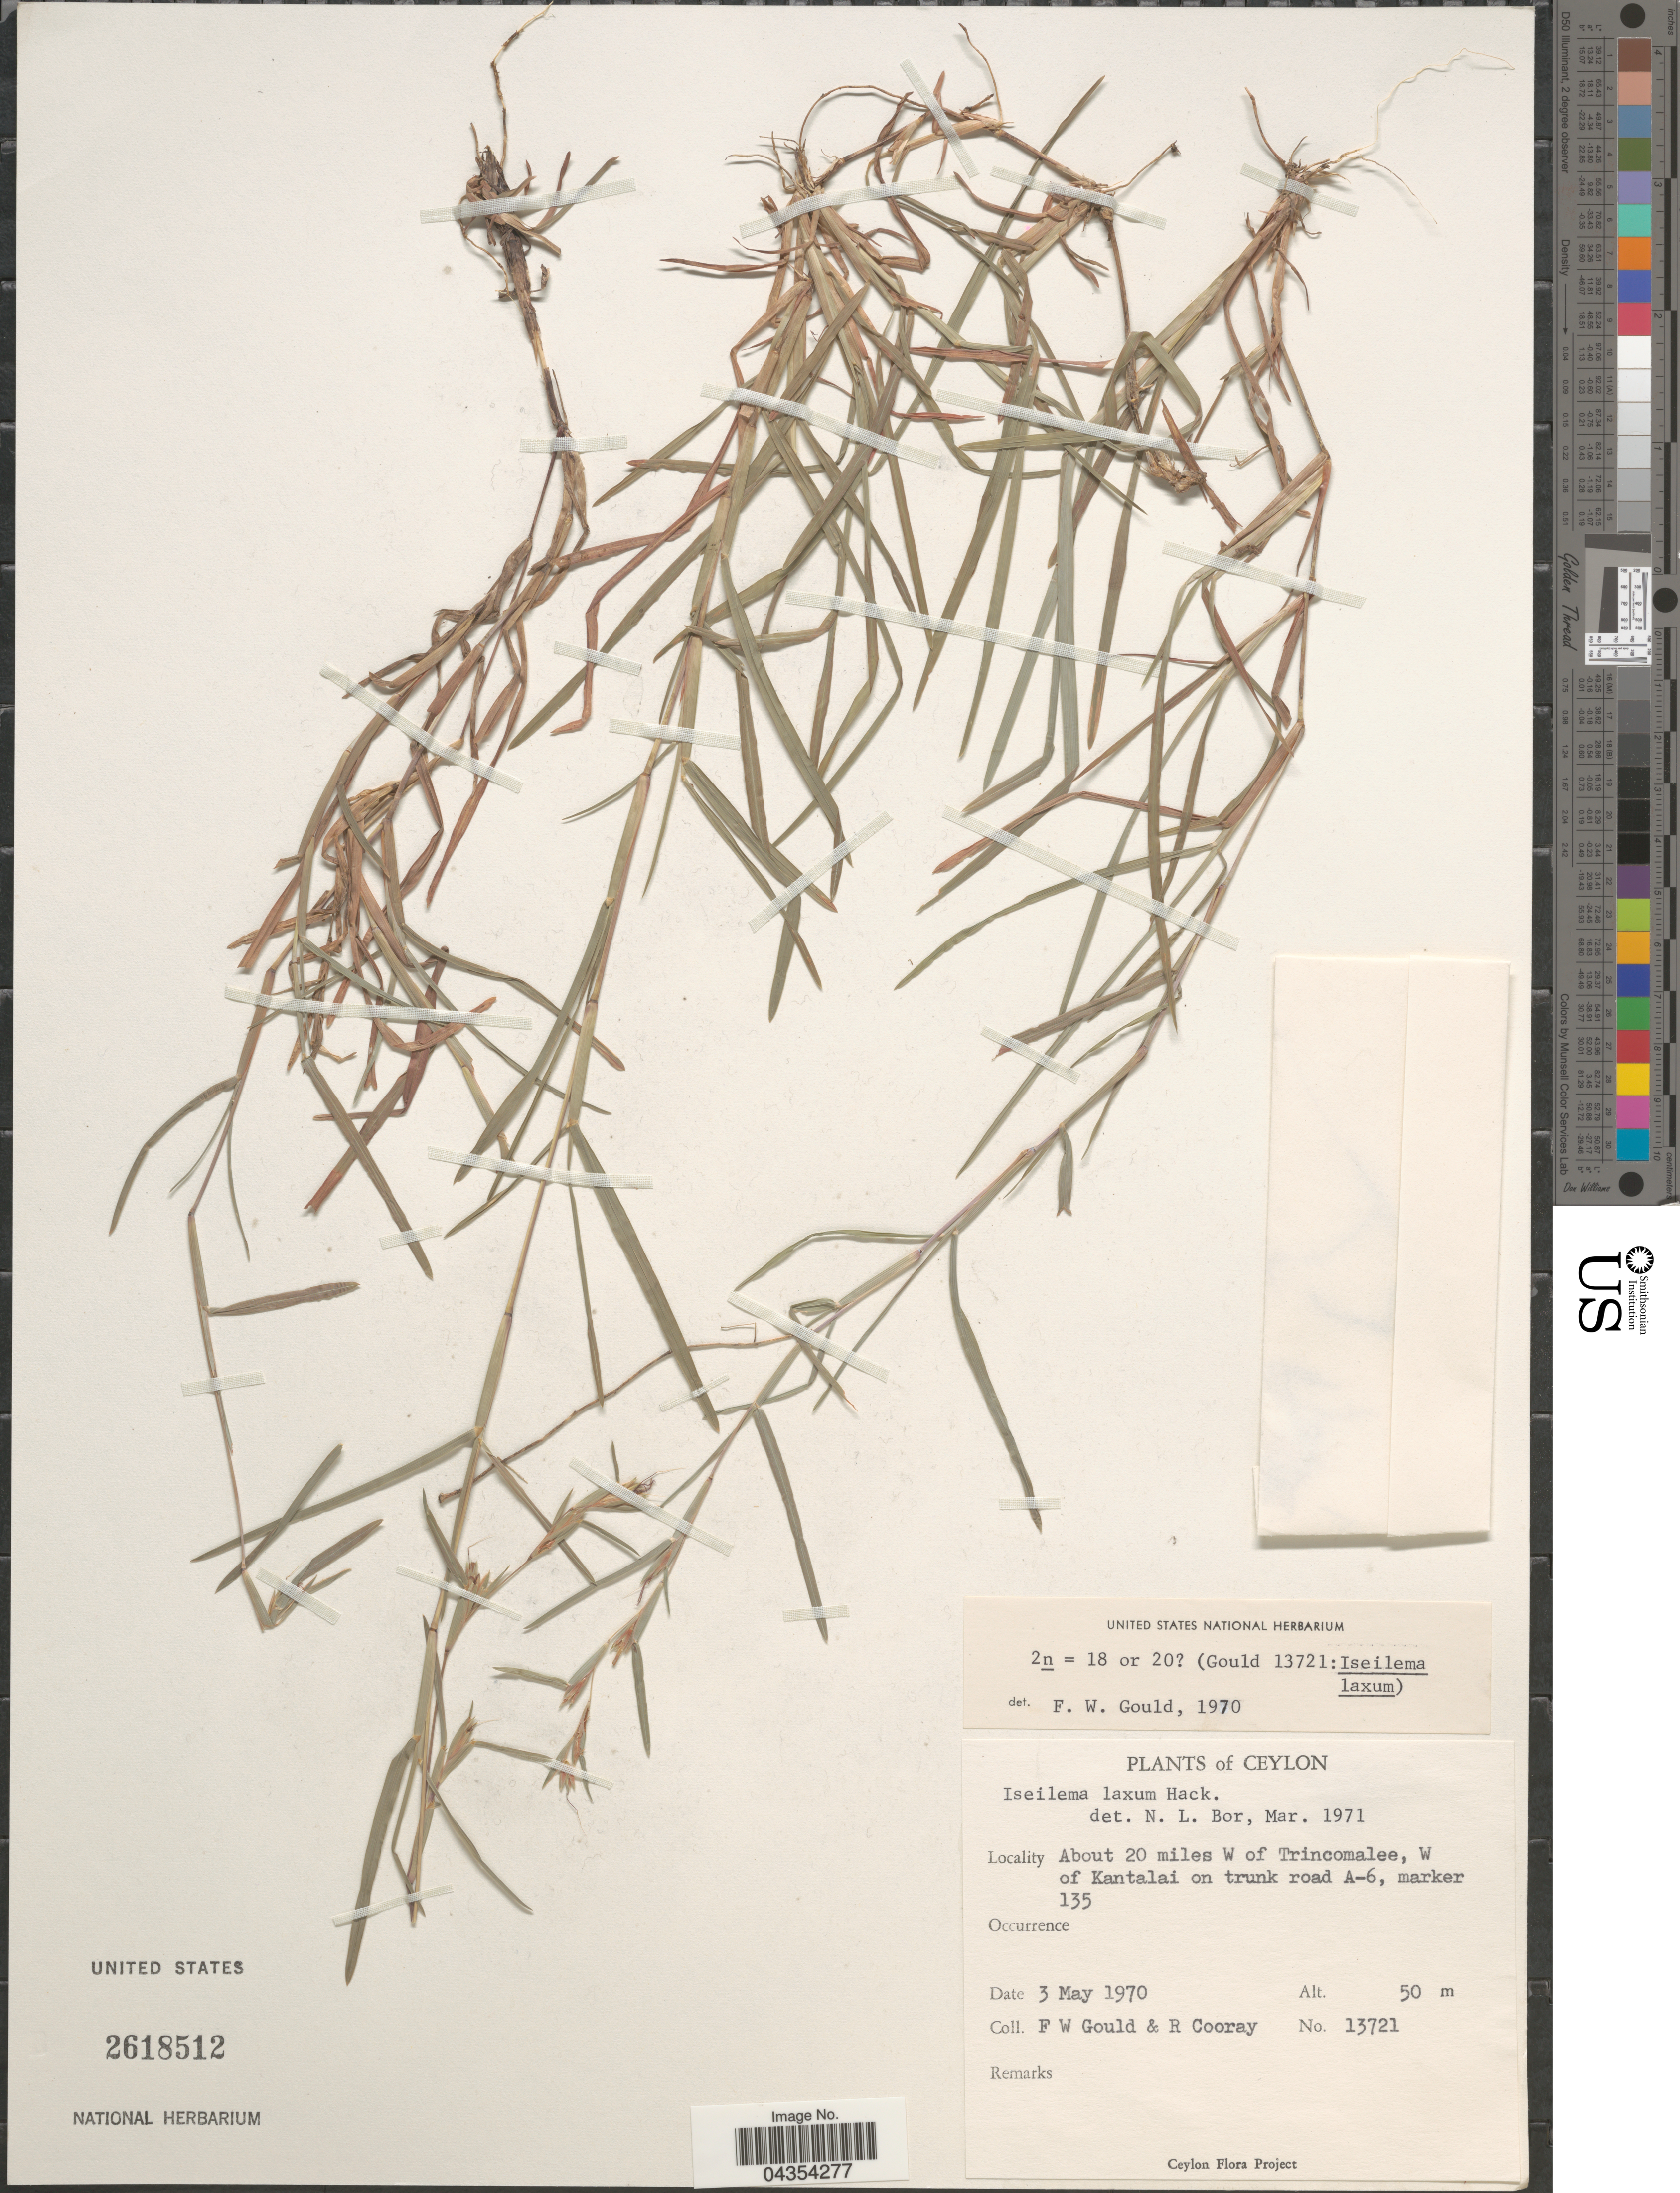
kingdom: Plantae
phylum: Tracheophyta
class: Liliopsida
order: Poales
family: Poaceae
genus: Iseilema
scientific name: Iseilema jainiana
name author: P. Umam. & P. Daniel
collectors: F. W. Gould & R. Cooray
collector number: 13721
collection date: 1970-05-03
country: Sri Lanka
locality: Ceylon. About 20 miles W of Trincomalee, W of Kantalai on trunk road A-6, marker 135.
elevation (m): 50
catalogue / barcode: US 2618512